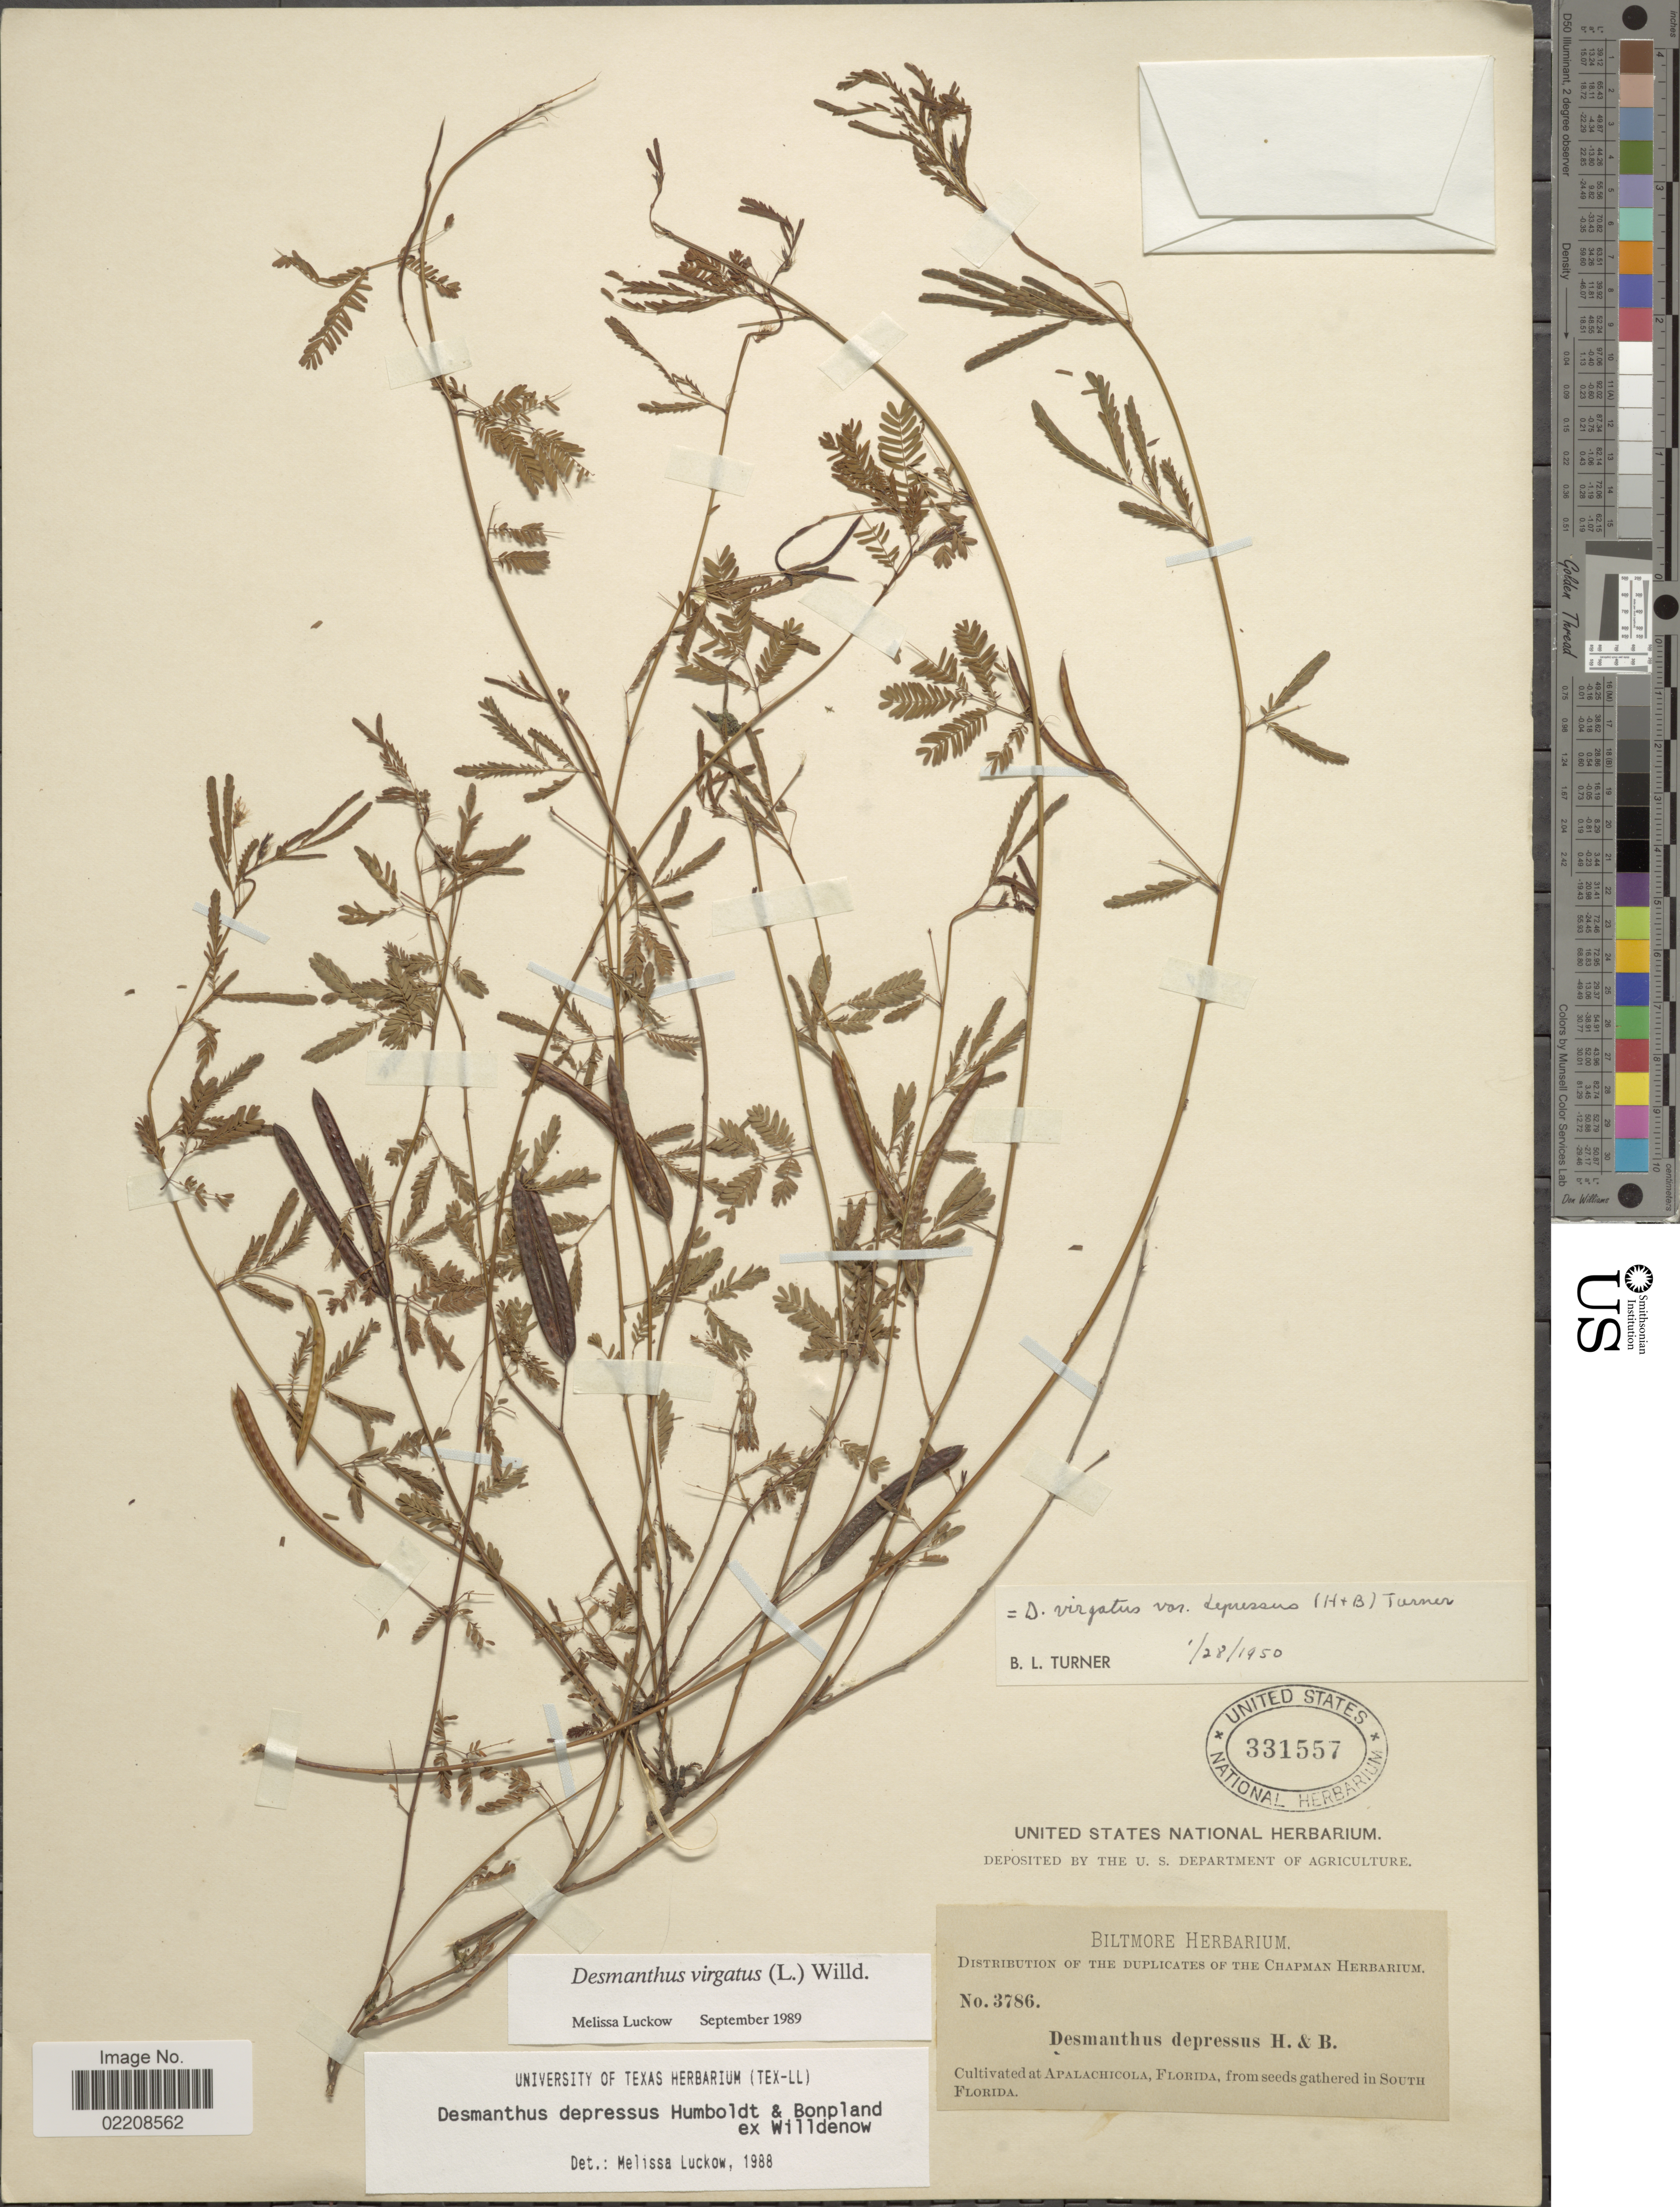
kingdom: Plantae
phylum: Tracheophyta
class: Magnoliopsida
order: Fabales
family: Fabaceae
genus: Desmanthus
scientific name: Desmanthus virgatus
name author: (L.) Willd.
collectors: ex herb. Biltmore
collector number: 3786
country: United States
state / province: Florida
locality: Cultivated at Apalachicola, Florida, from seeds gathered in South Florida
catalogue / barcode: US 331557